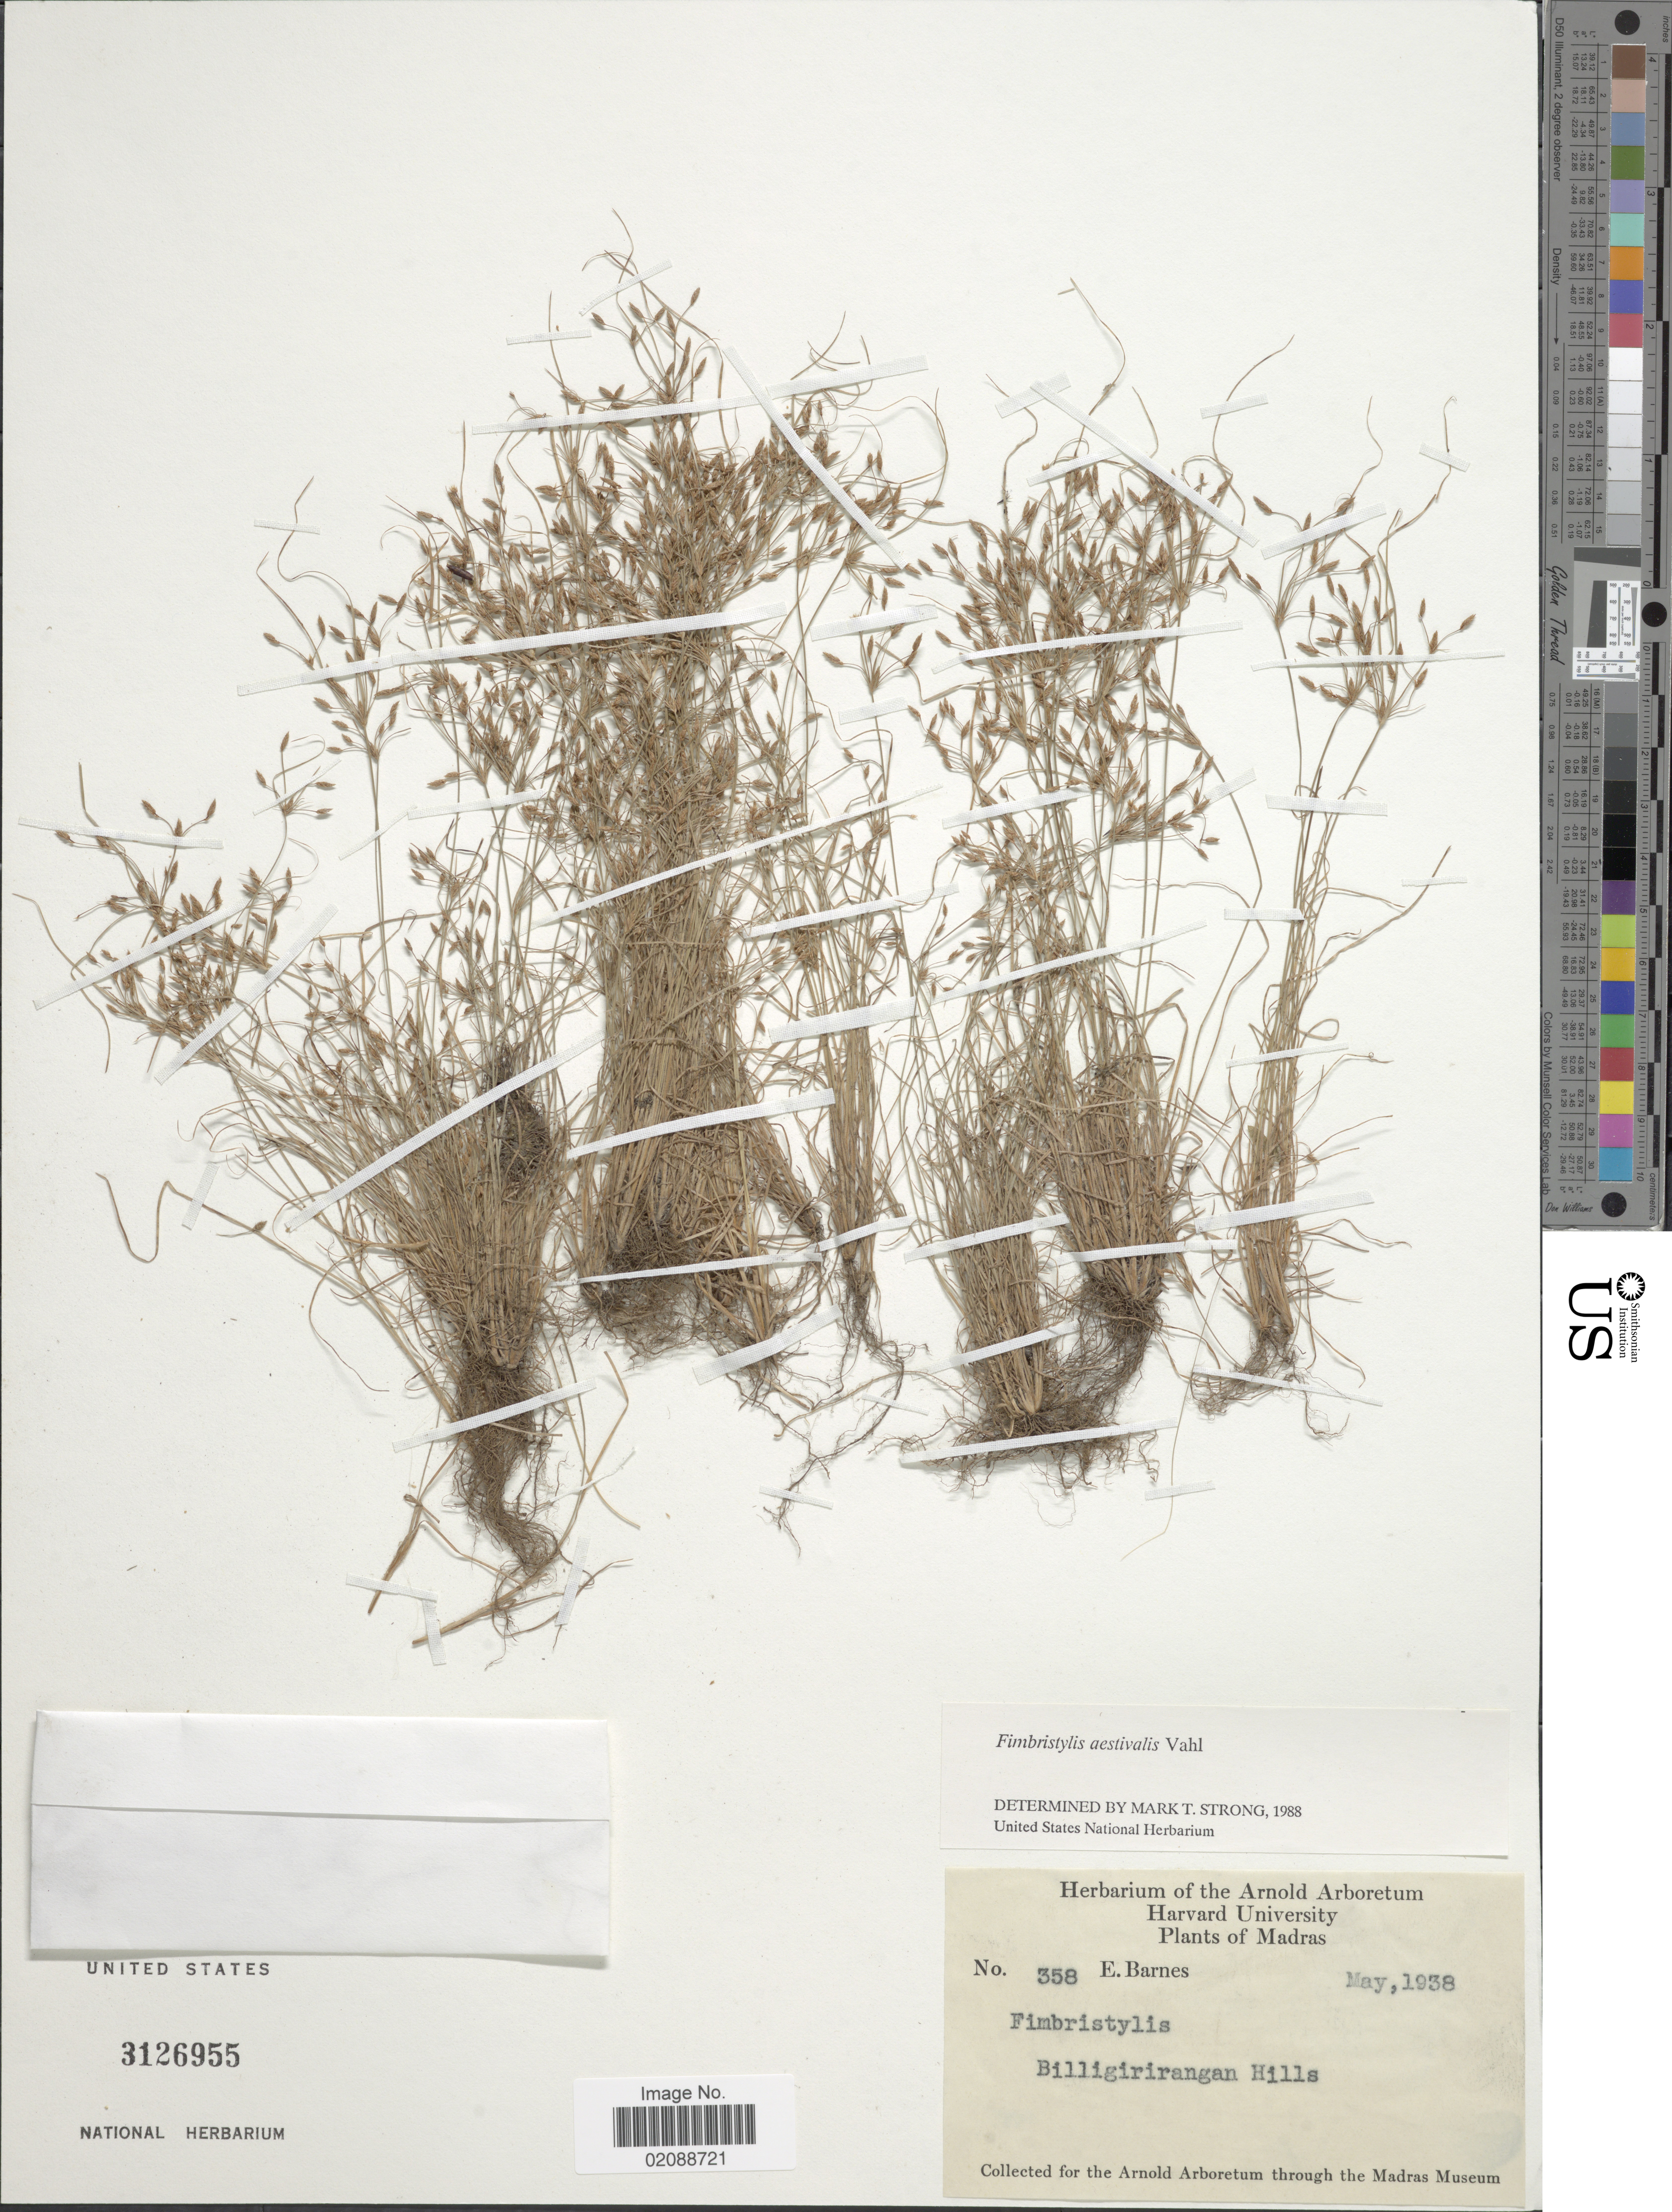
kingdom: Plantae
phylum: Tracheophyta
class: Liliopsida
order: Poales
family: Cyperaceae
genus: Fimbristylis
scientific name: Fimbristylis aestivalis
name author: (Retz.) Vahl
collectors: E. Barnes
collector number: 358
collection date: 1938-05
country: India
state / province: Karnataka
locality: Madras, Billigirirangan Hills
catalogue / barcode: US 3126955